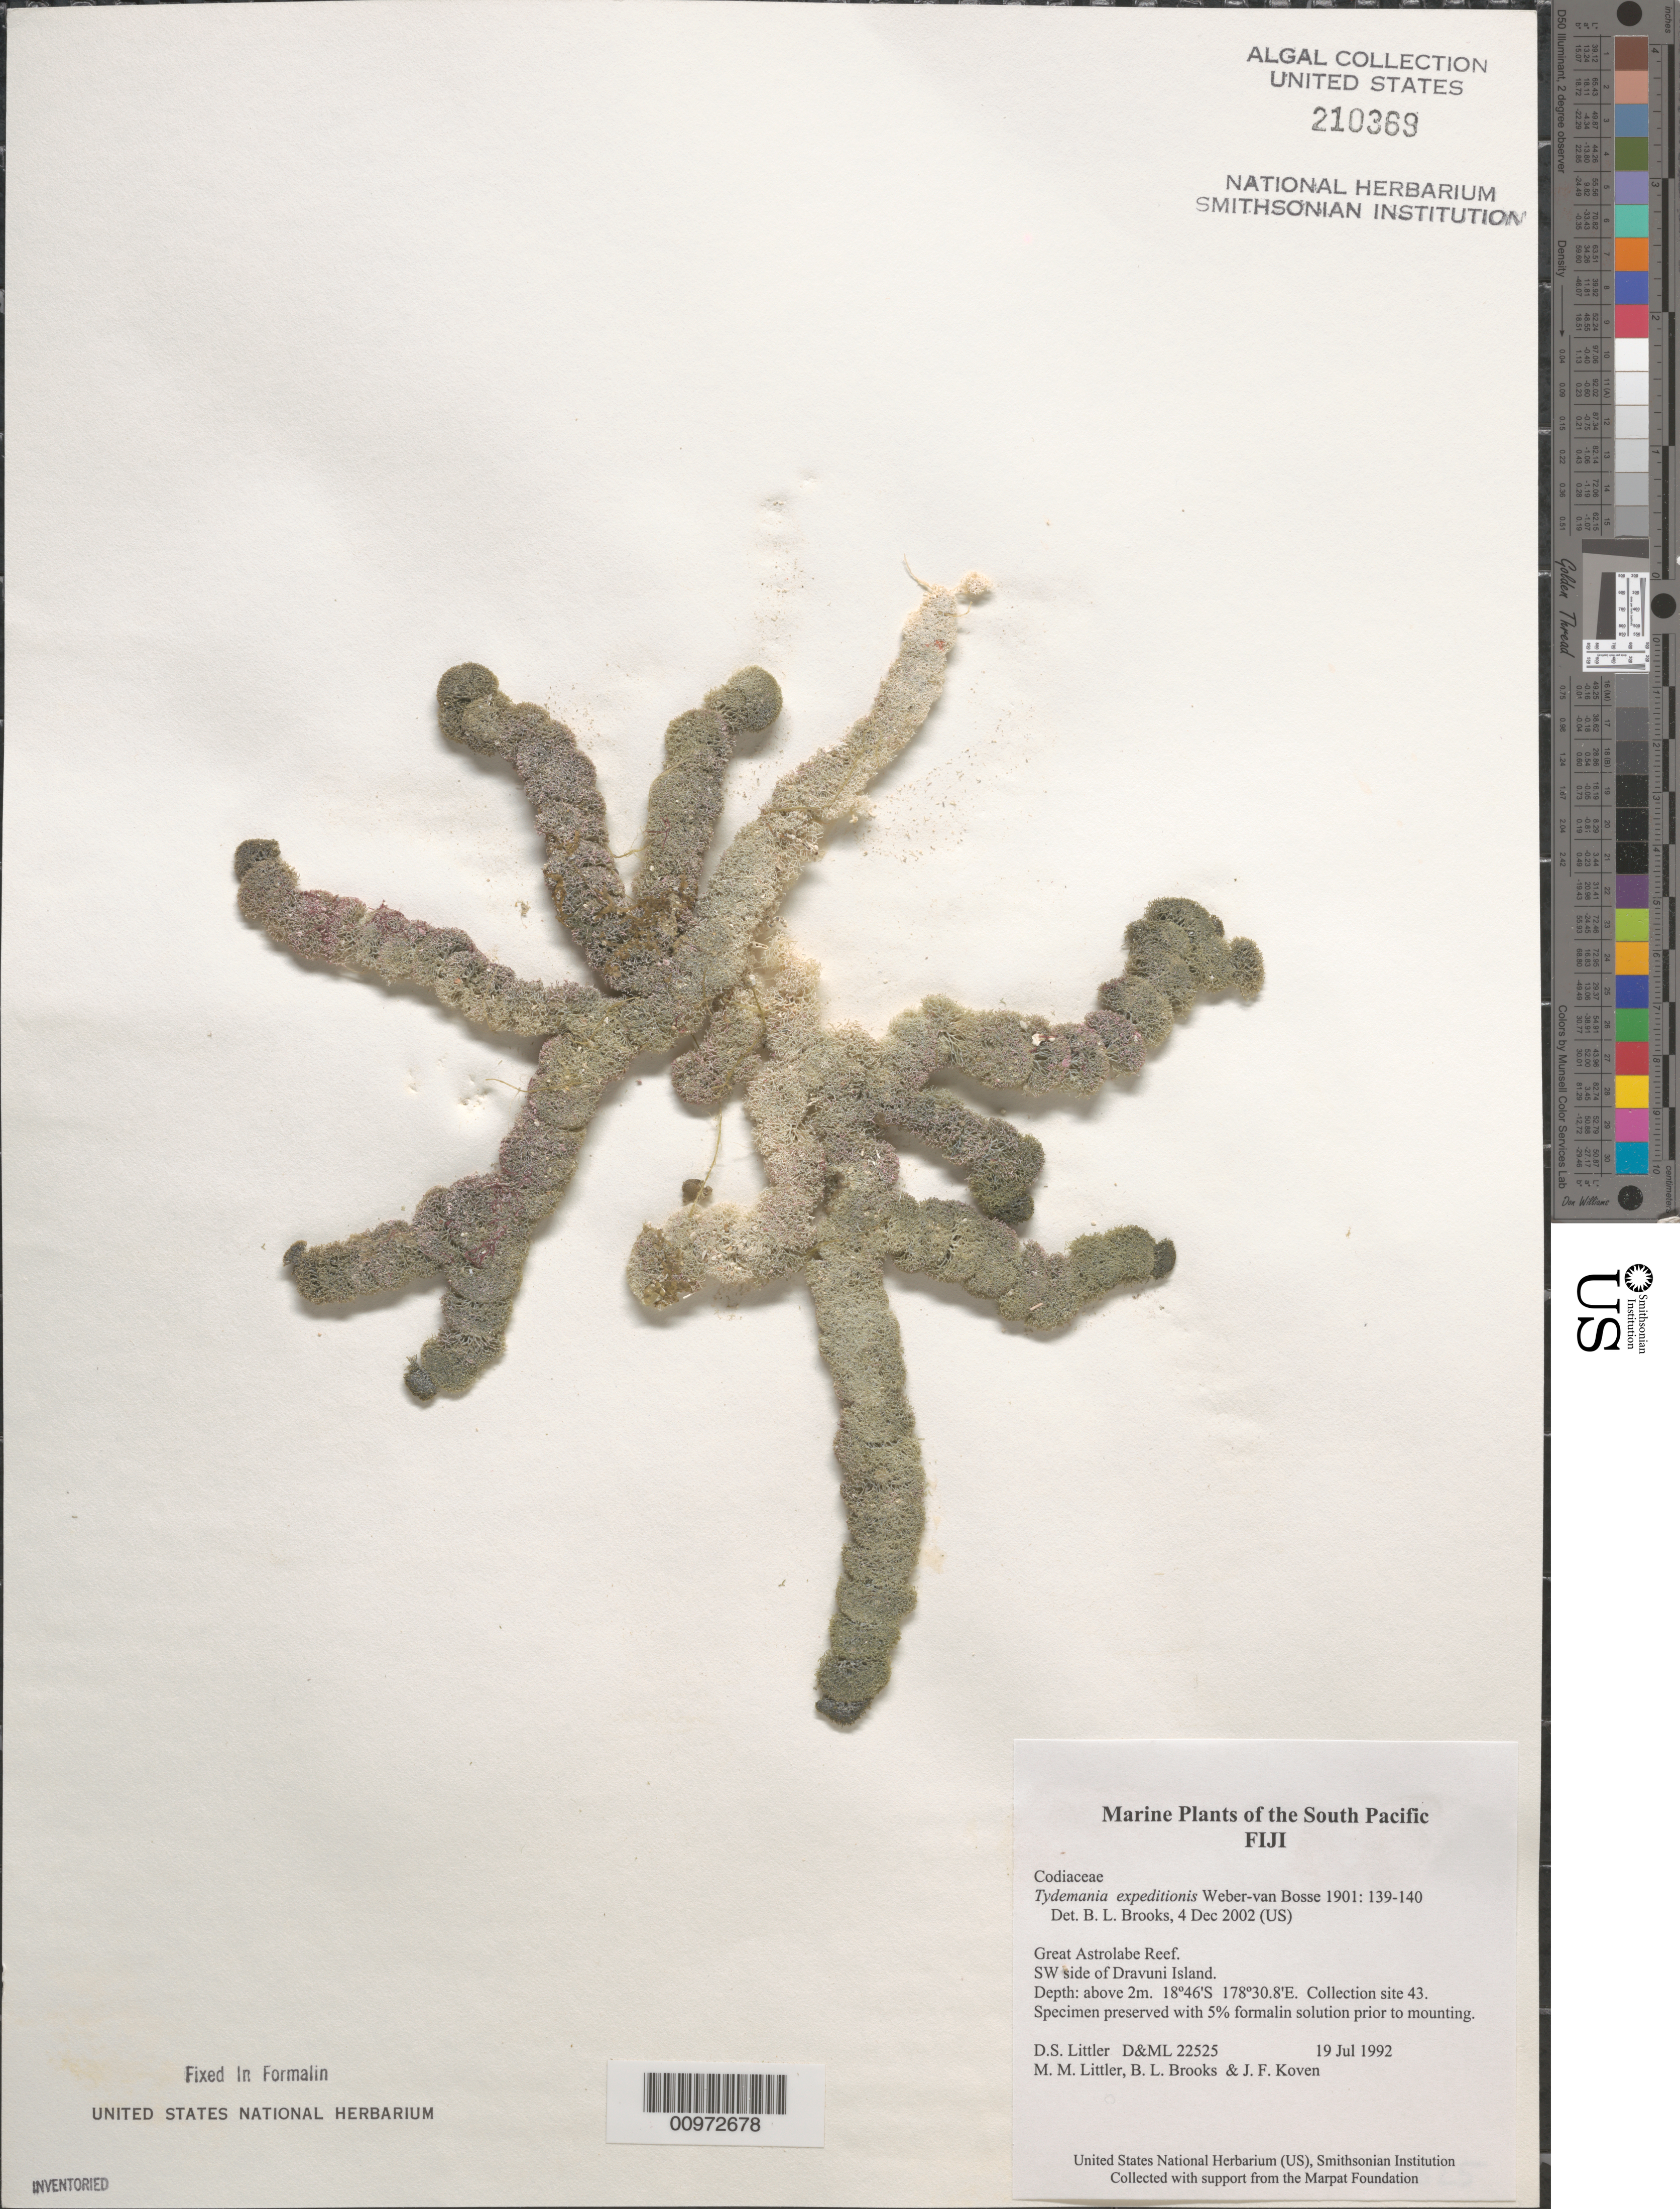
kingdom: Plantae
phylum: Chlorophyta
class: Ulvophyceae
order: Bryopsidales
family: Udoteaceae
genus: Tydemania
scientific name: Tydemania expeditionis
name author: Weber Bosse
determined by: Brooks, B. L., (BOT), Smithsonian Institution - National Museum of Natural History (UNITED STATES)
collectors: D. S. Littler, M. M. Littler, B. Brooks & J. Koven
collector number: D&ML 22525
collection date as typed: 19 Jul 1992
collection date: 1992-07-19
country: Fiji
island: Dravuni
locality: Great Astrolabe Reef, southwest side of island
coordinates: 18 46'S, 178 30.8'E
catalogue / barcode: US 210369